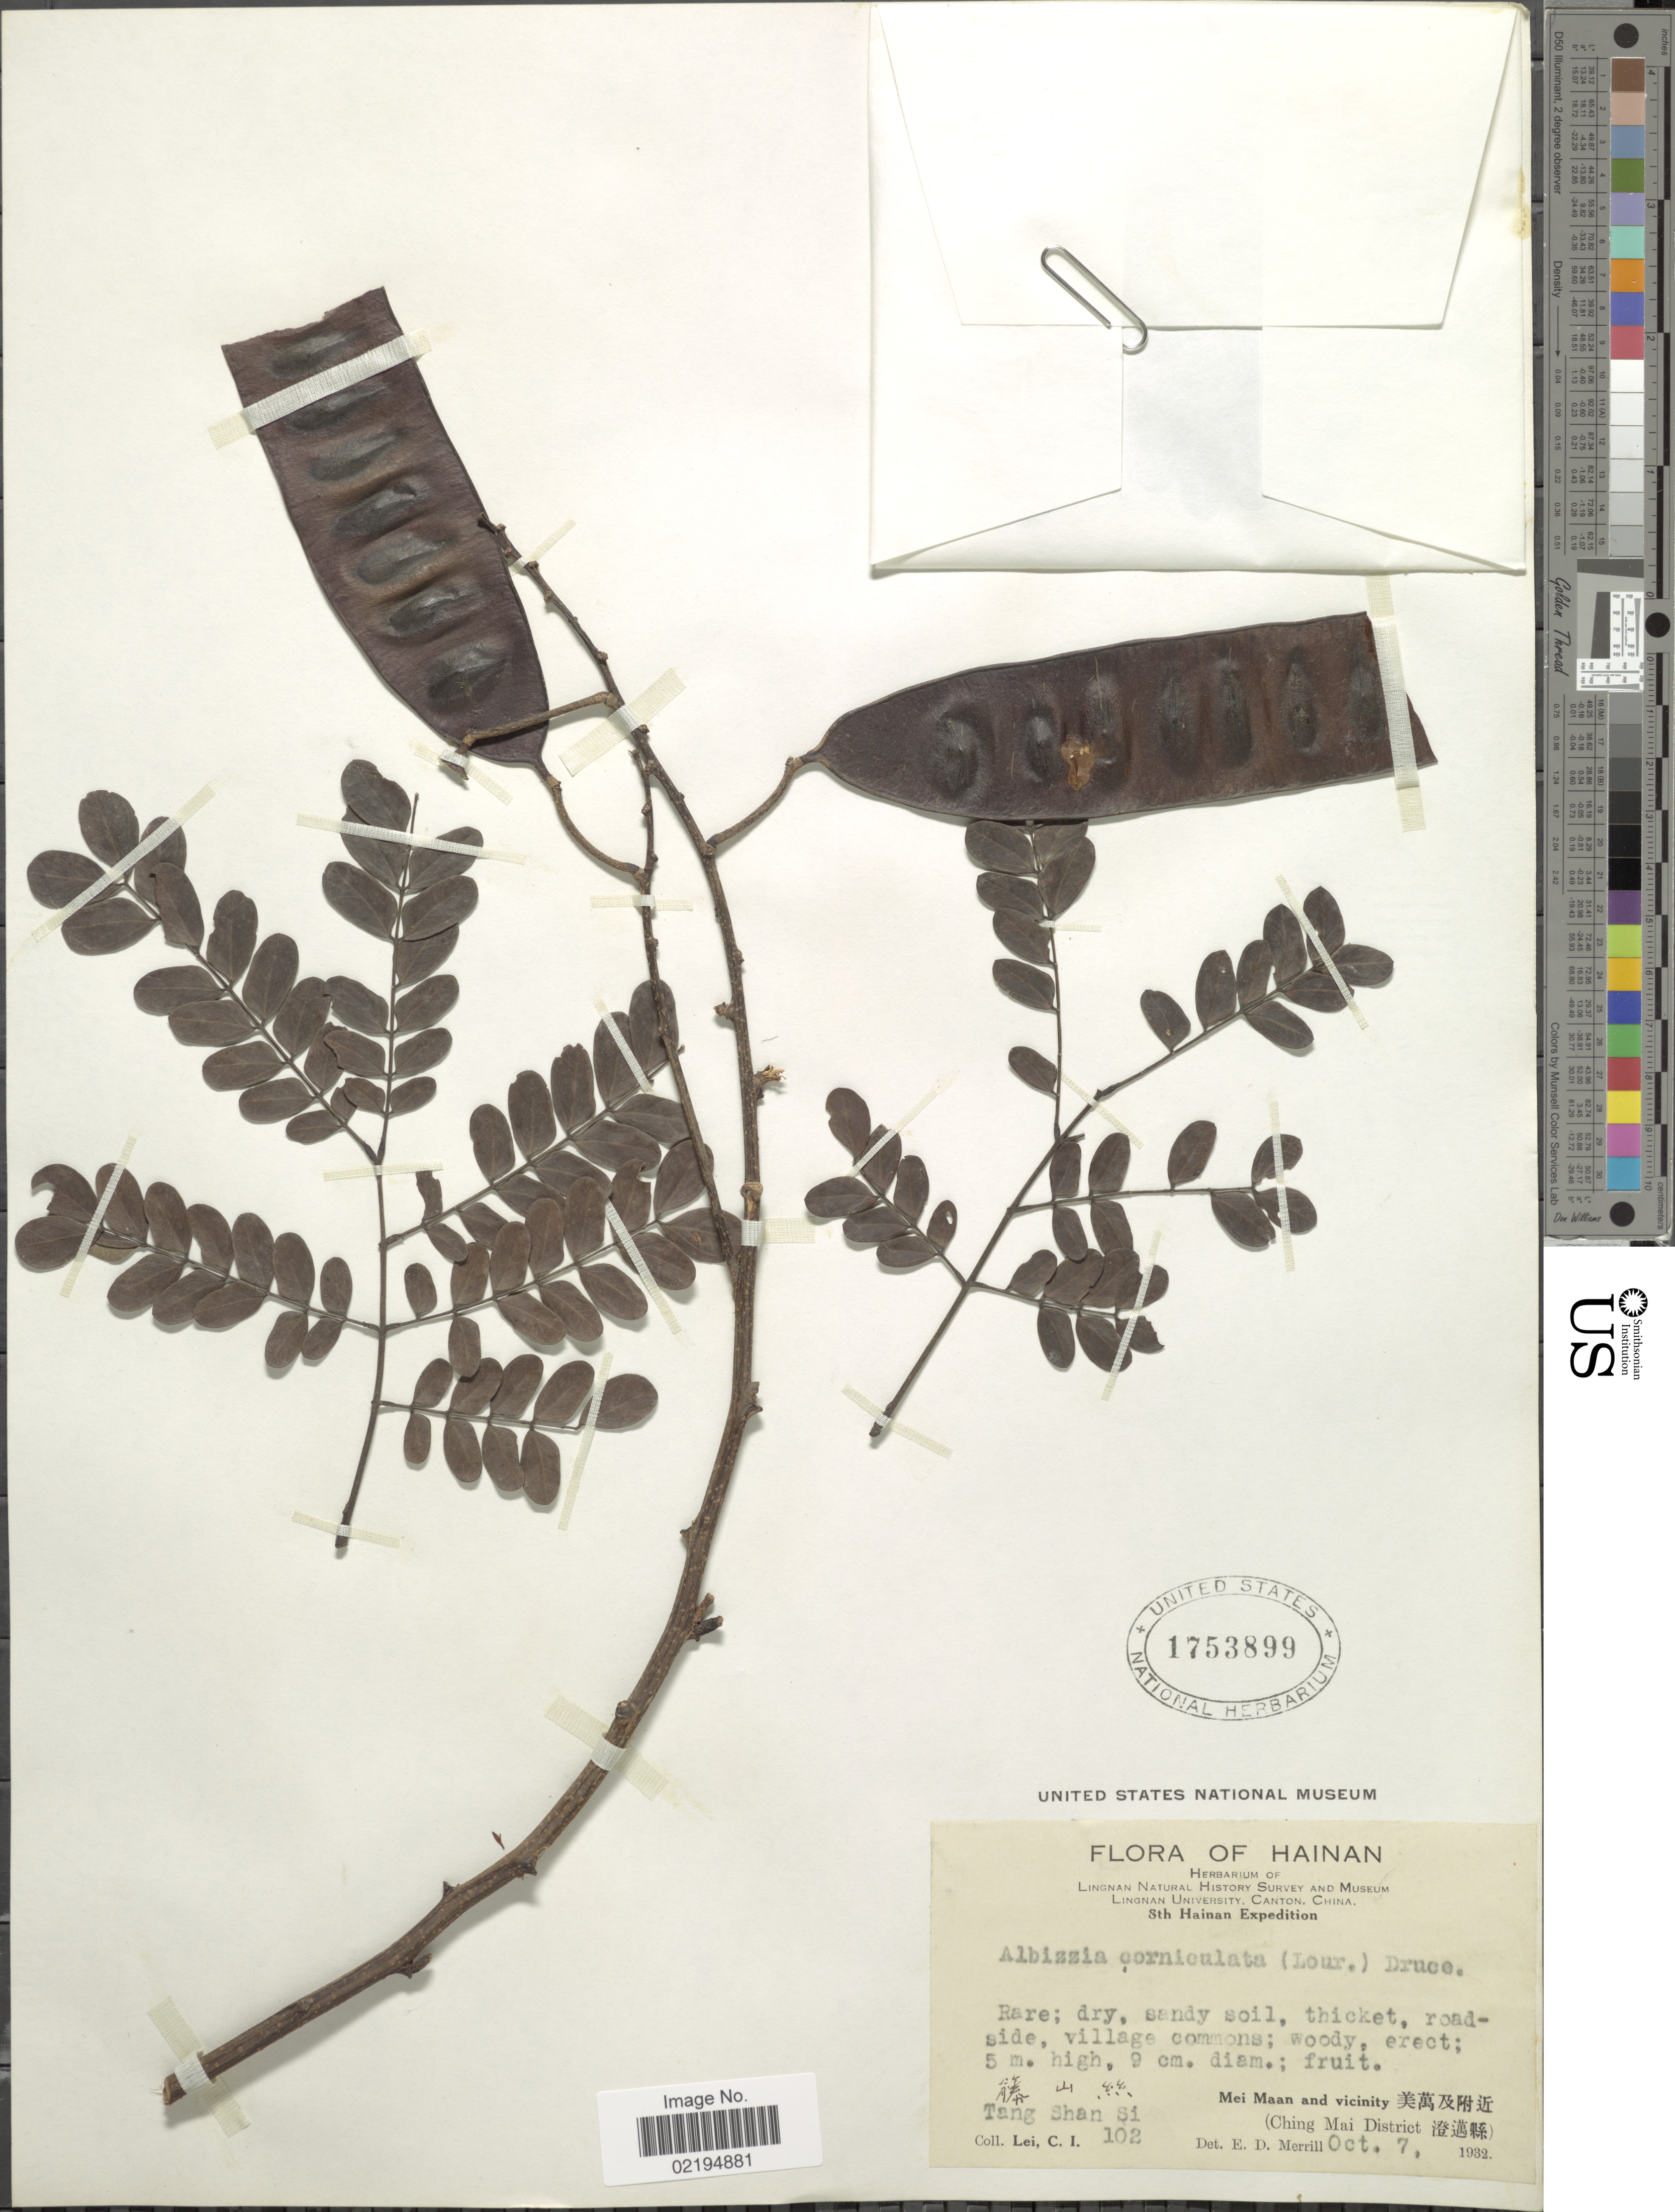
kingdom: Plantae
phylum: Tracheophyta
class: Magnoliopsida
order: Fabales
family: Fabaceae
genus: Albizia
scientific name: Albizia corniculata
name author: (Lour.) Druce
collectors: C. I. Lei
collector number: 102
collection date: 1932-10-07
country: China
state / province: Hainan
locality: Tang Shan Si, Mei Maan and vicinity (Ching Mai District).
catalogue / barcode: US 1753899